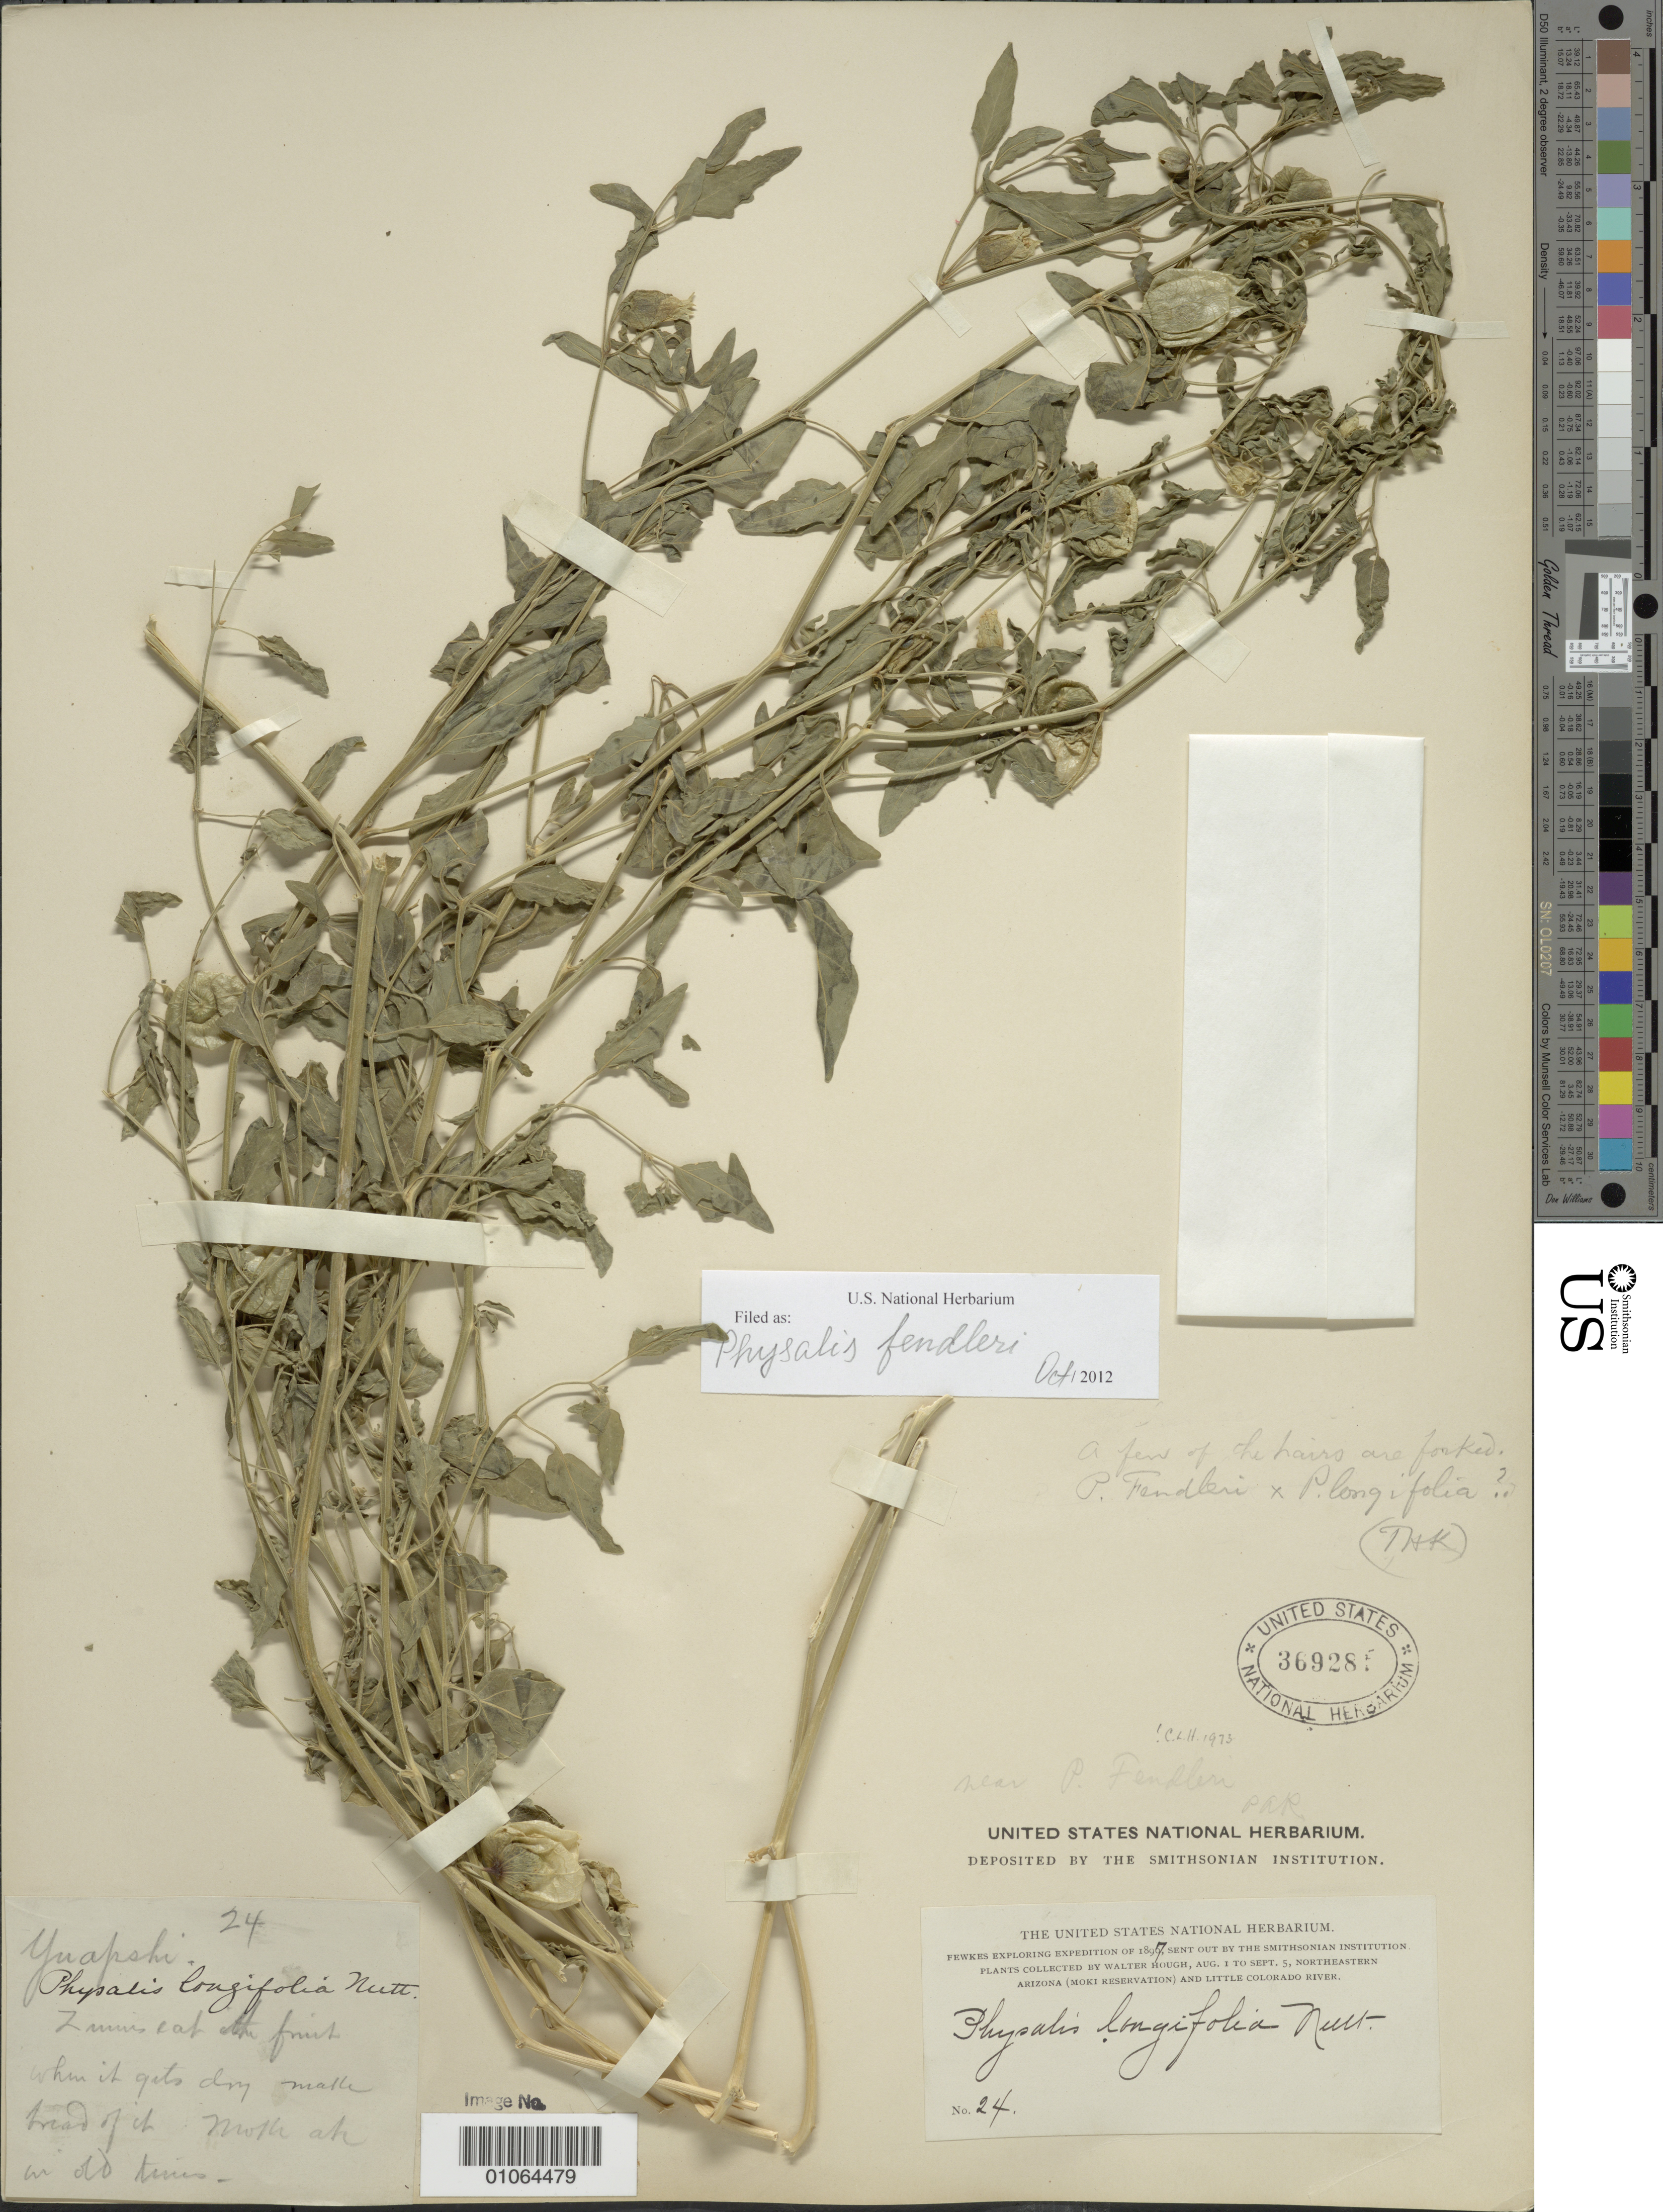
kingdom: Plantae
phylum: Tracheophyta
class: Magnoliopsida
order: Solanales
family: Solanaceae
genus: Physalis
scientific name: Physalis fendleri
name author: A. Gray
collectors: W. Hough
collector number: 24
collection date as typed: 01 Aug 1897 to 05 Sep 1897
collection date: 1897-08-01/1897-09-05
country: United States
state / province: Arizona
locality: Northeastern Arizona (Moki Reservation) and Little Colorado River.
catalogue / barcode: US 369285